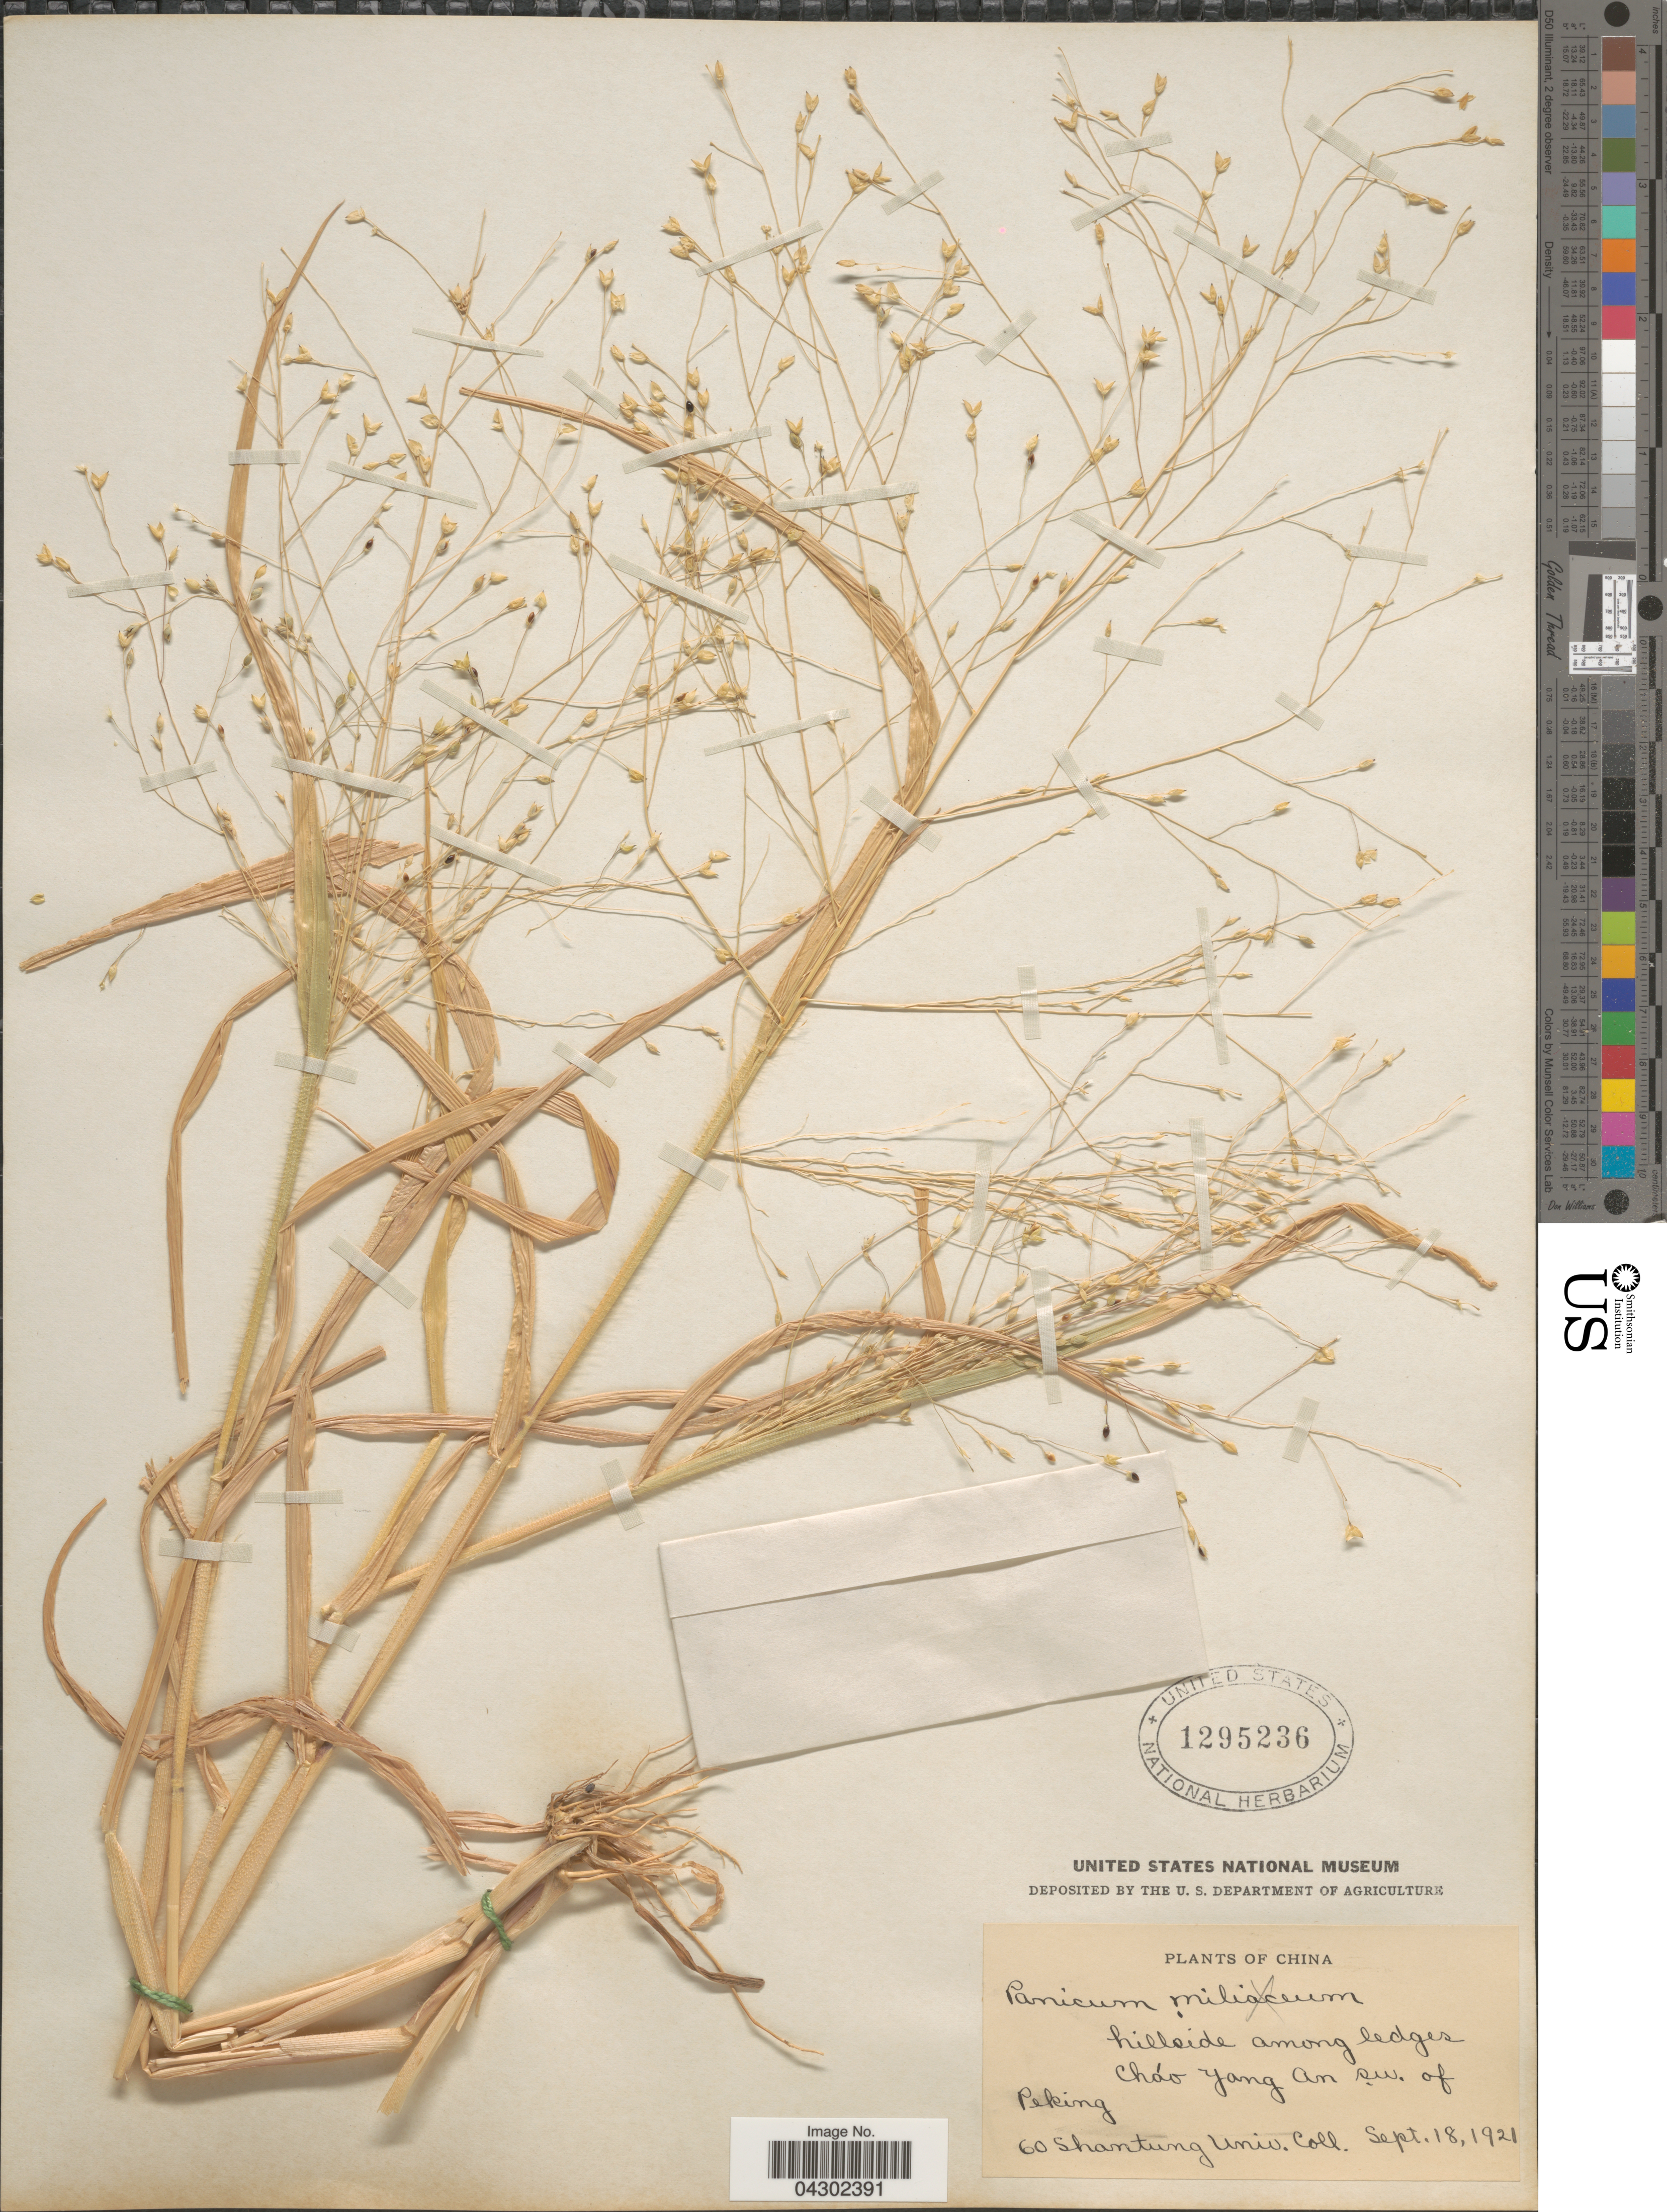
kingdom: Plantae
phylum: Tracheophyta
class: Liliopsida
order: Poales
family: Poaceae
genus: Panicum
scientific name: Panicum sp.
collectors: Shantung University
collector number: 60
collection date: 1921-09-18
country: China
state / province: Beijing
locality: Hillside among ledges Cháo Yang An s.w. of Peking.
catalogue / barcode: US 1295236